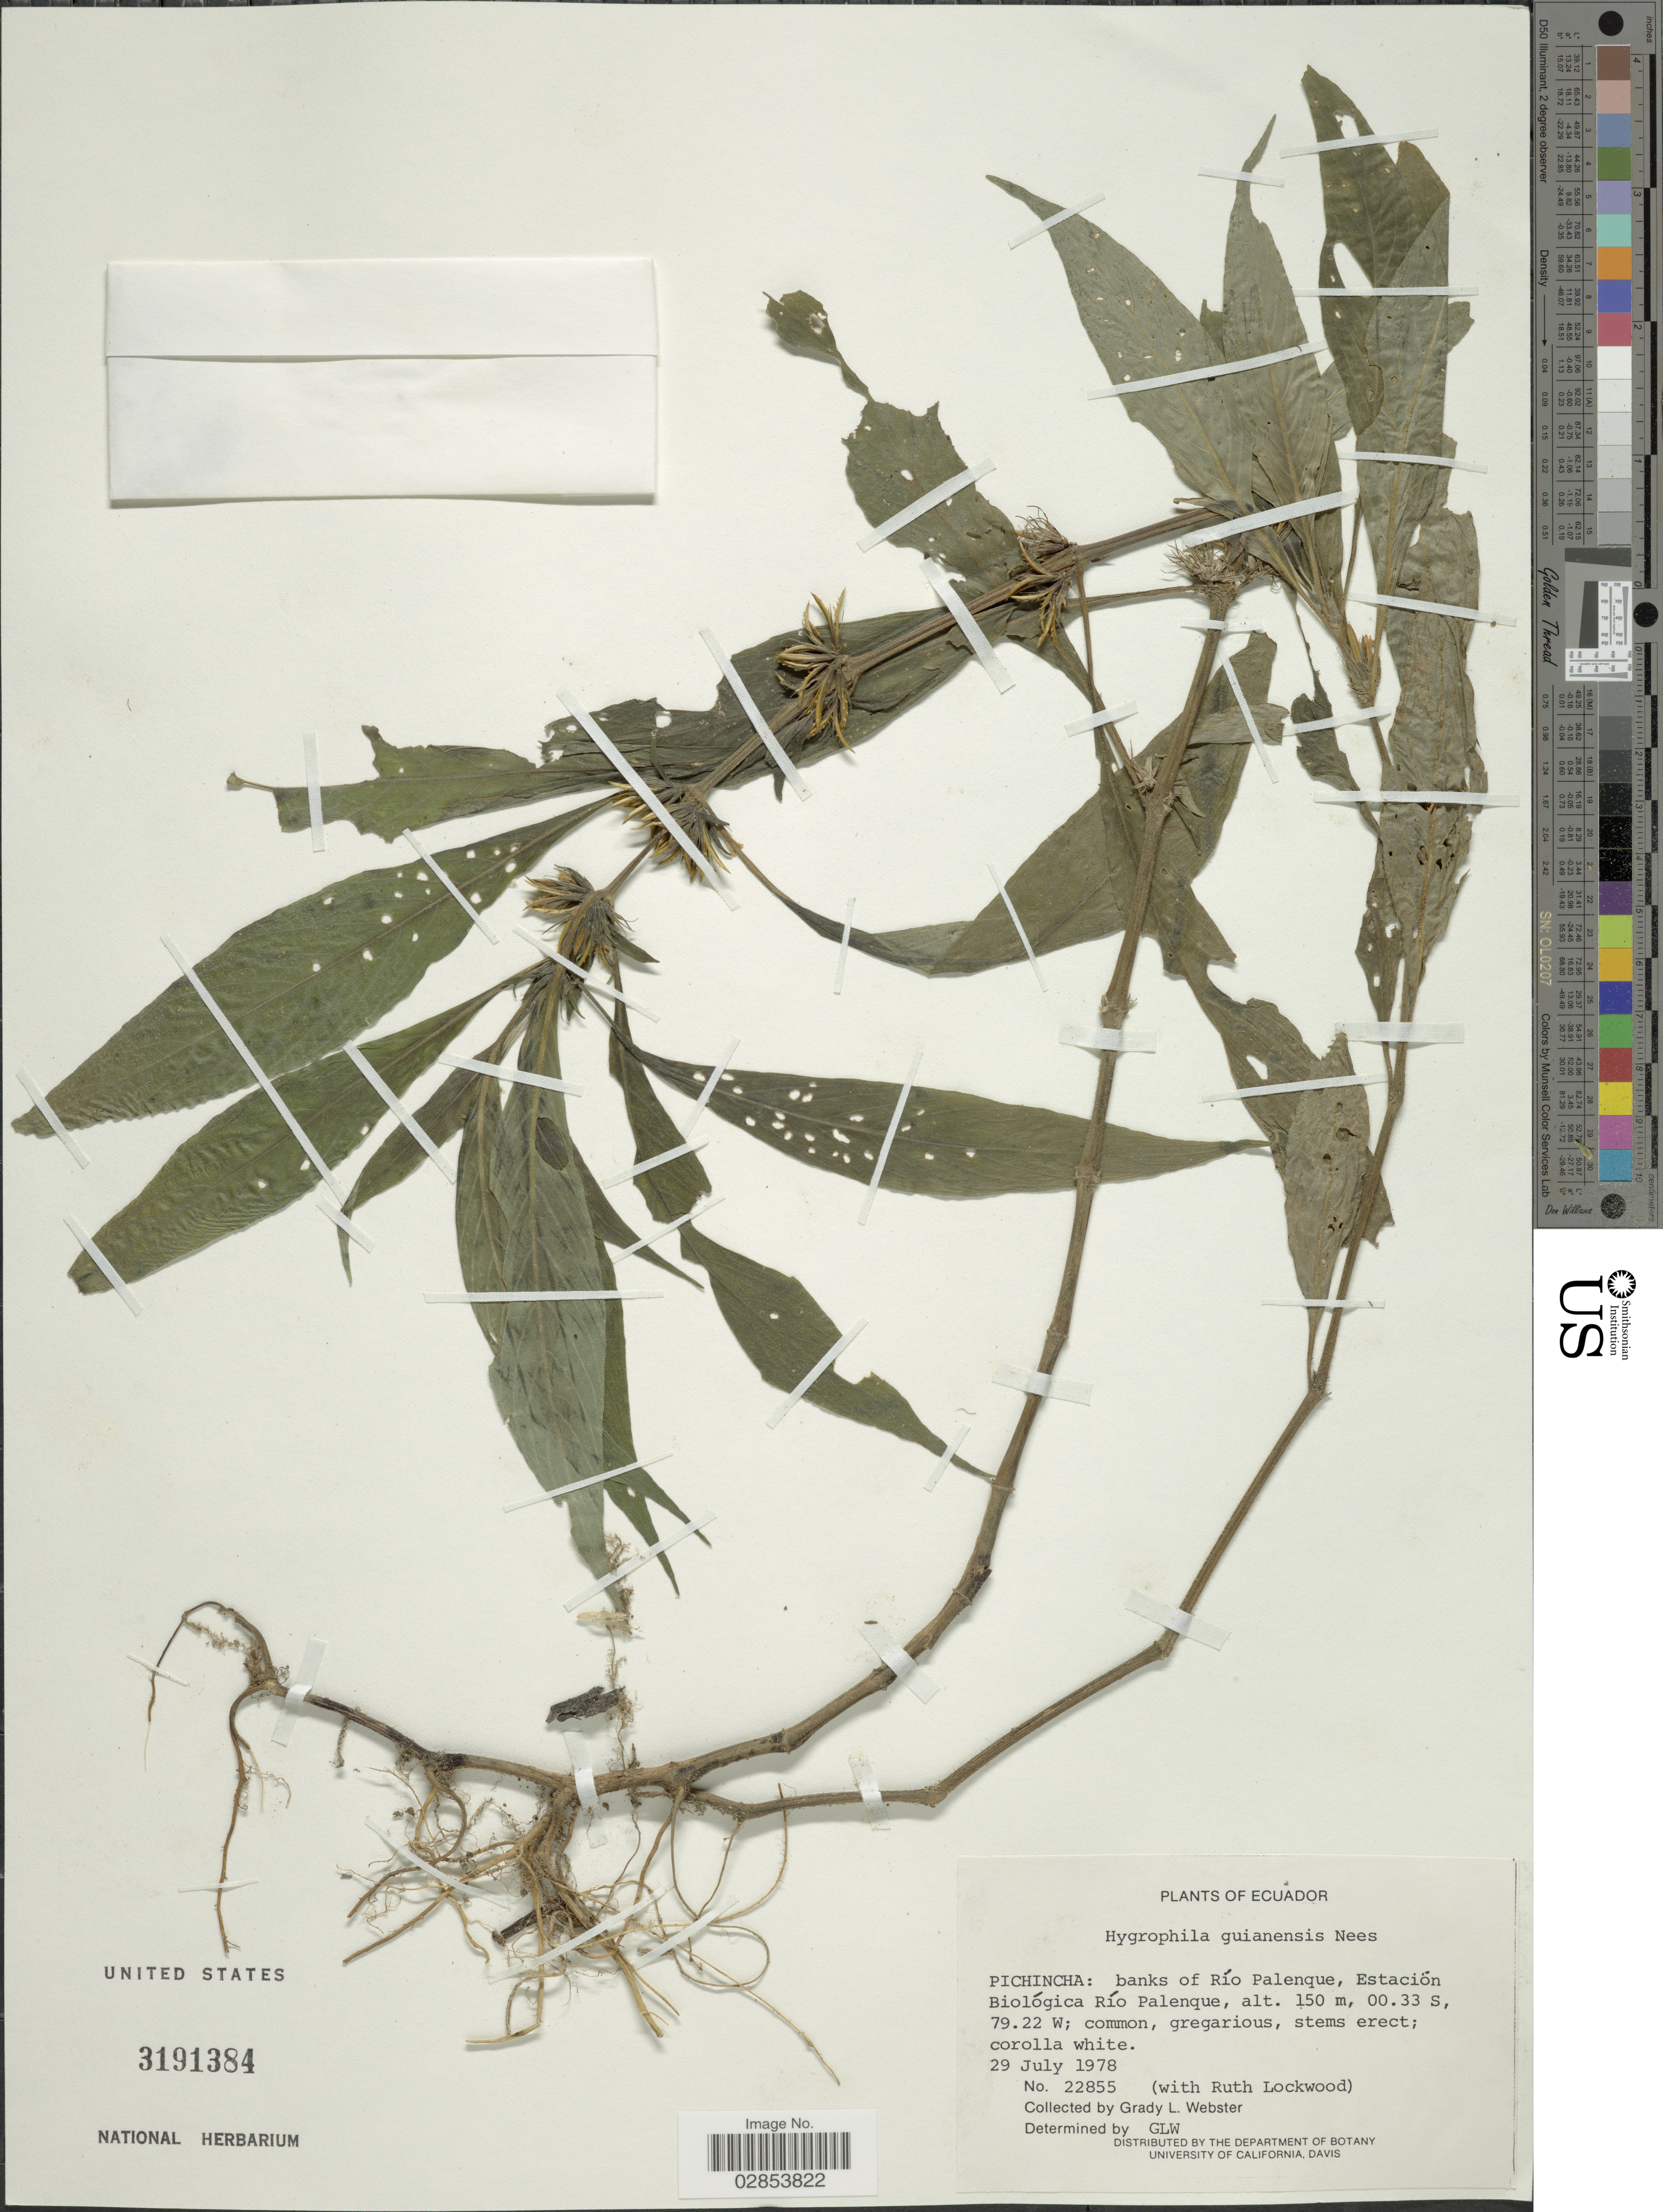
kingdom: Plantae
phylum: Tracheophyta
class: Magnoliopsida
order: Lamiales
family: Acanthaceae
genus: Hygrophila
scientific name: Hygrophila costata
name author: Nees & T. Nees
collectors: G. L. Webster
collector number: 22855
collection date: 1978-07-29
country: Ecuador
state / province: Pichincha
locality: Banks of Río Palenque, Estación Biológica Río Palenque.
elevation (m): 150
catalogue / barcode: US 3191384